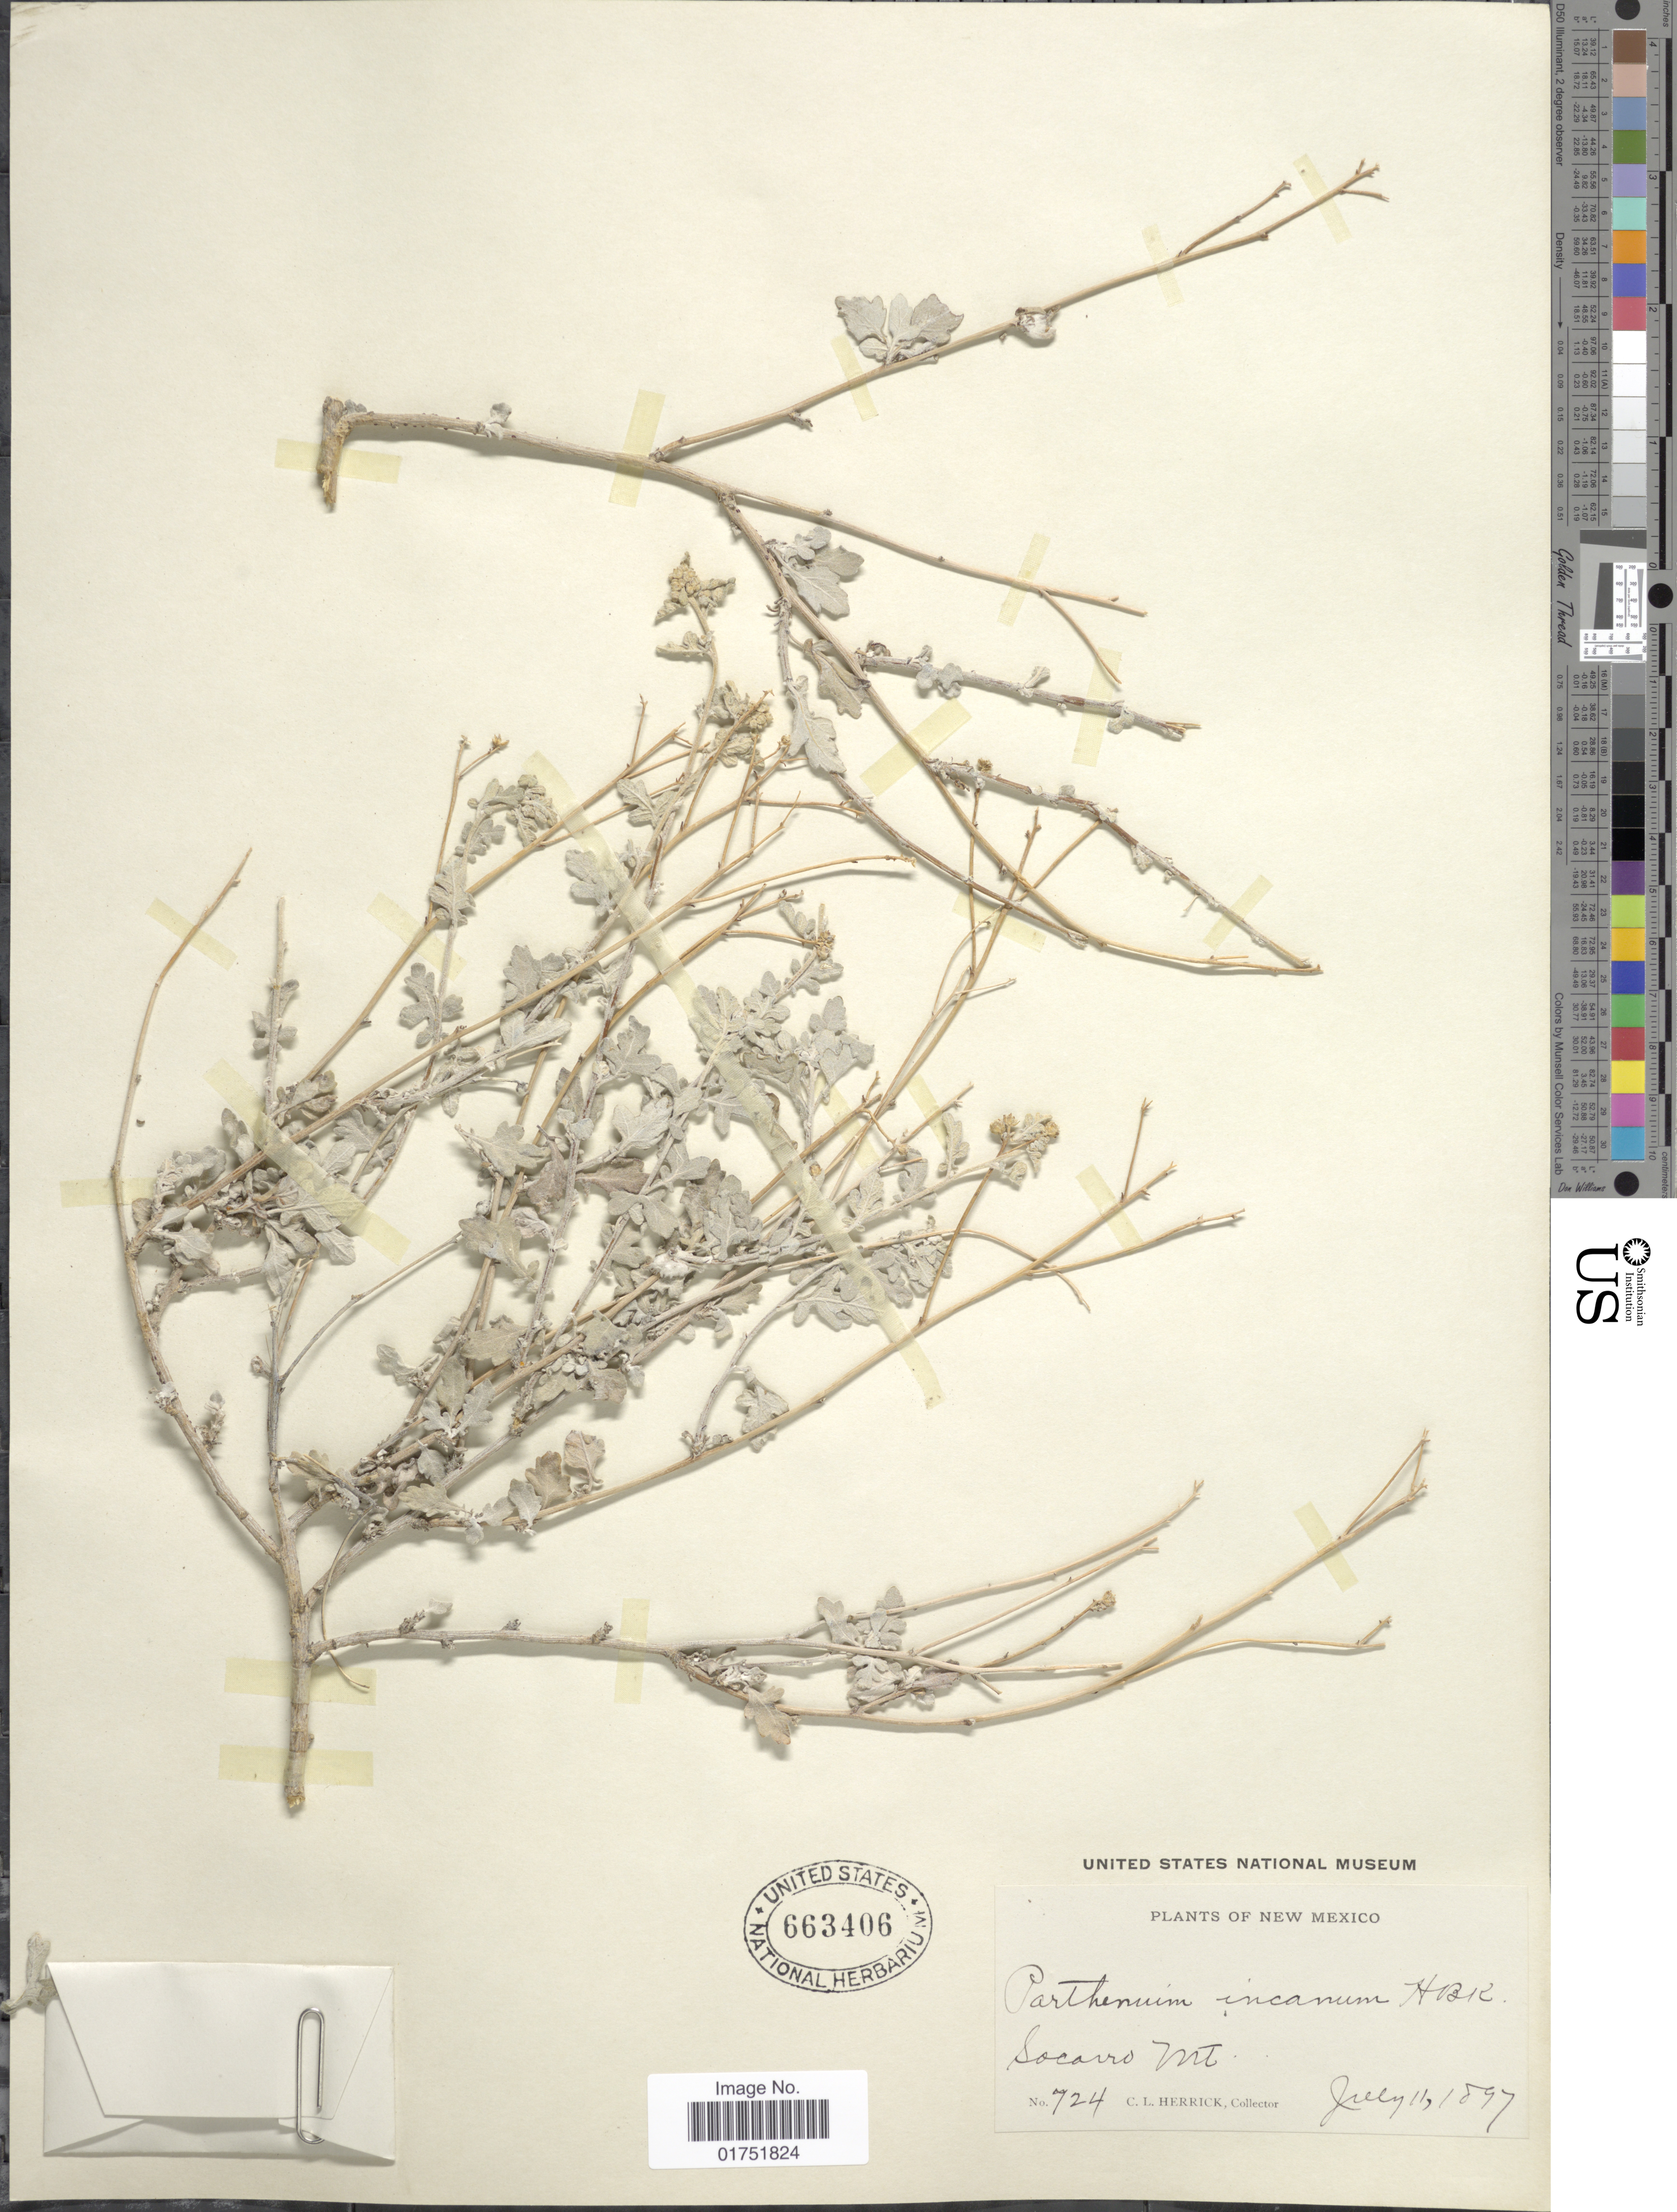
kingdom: Plantae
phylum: Tracheophyta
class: Magnoliopsida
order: Asterales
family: Asteraceae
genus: Parthenium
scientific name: Parthenium incanum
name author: Kunth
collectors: C. Herrick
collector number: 724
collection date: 1897-07-11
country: United States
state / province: New Mexico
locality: Socorro Mt.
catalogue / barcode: US 663406